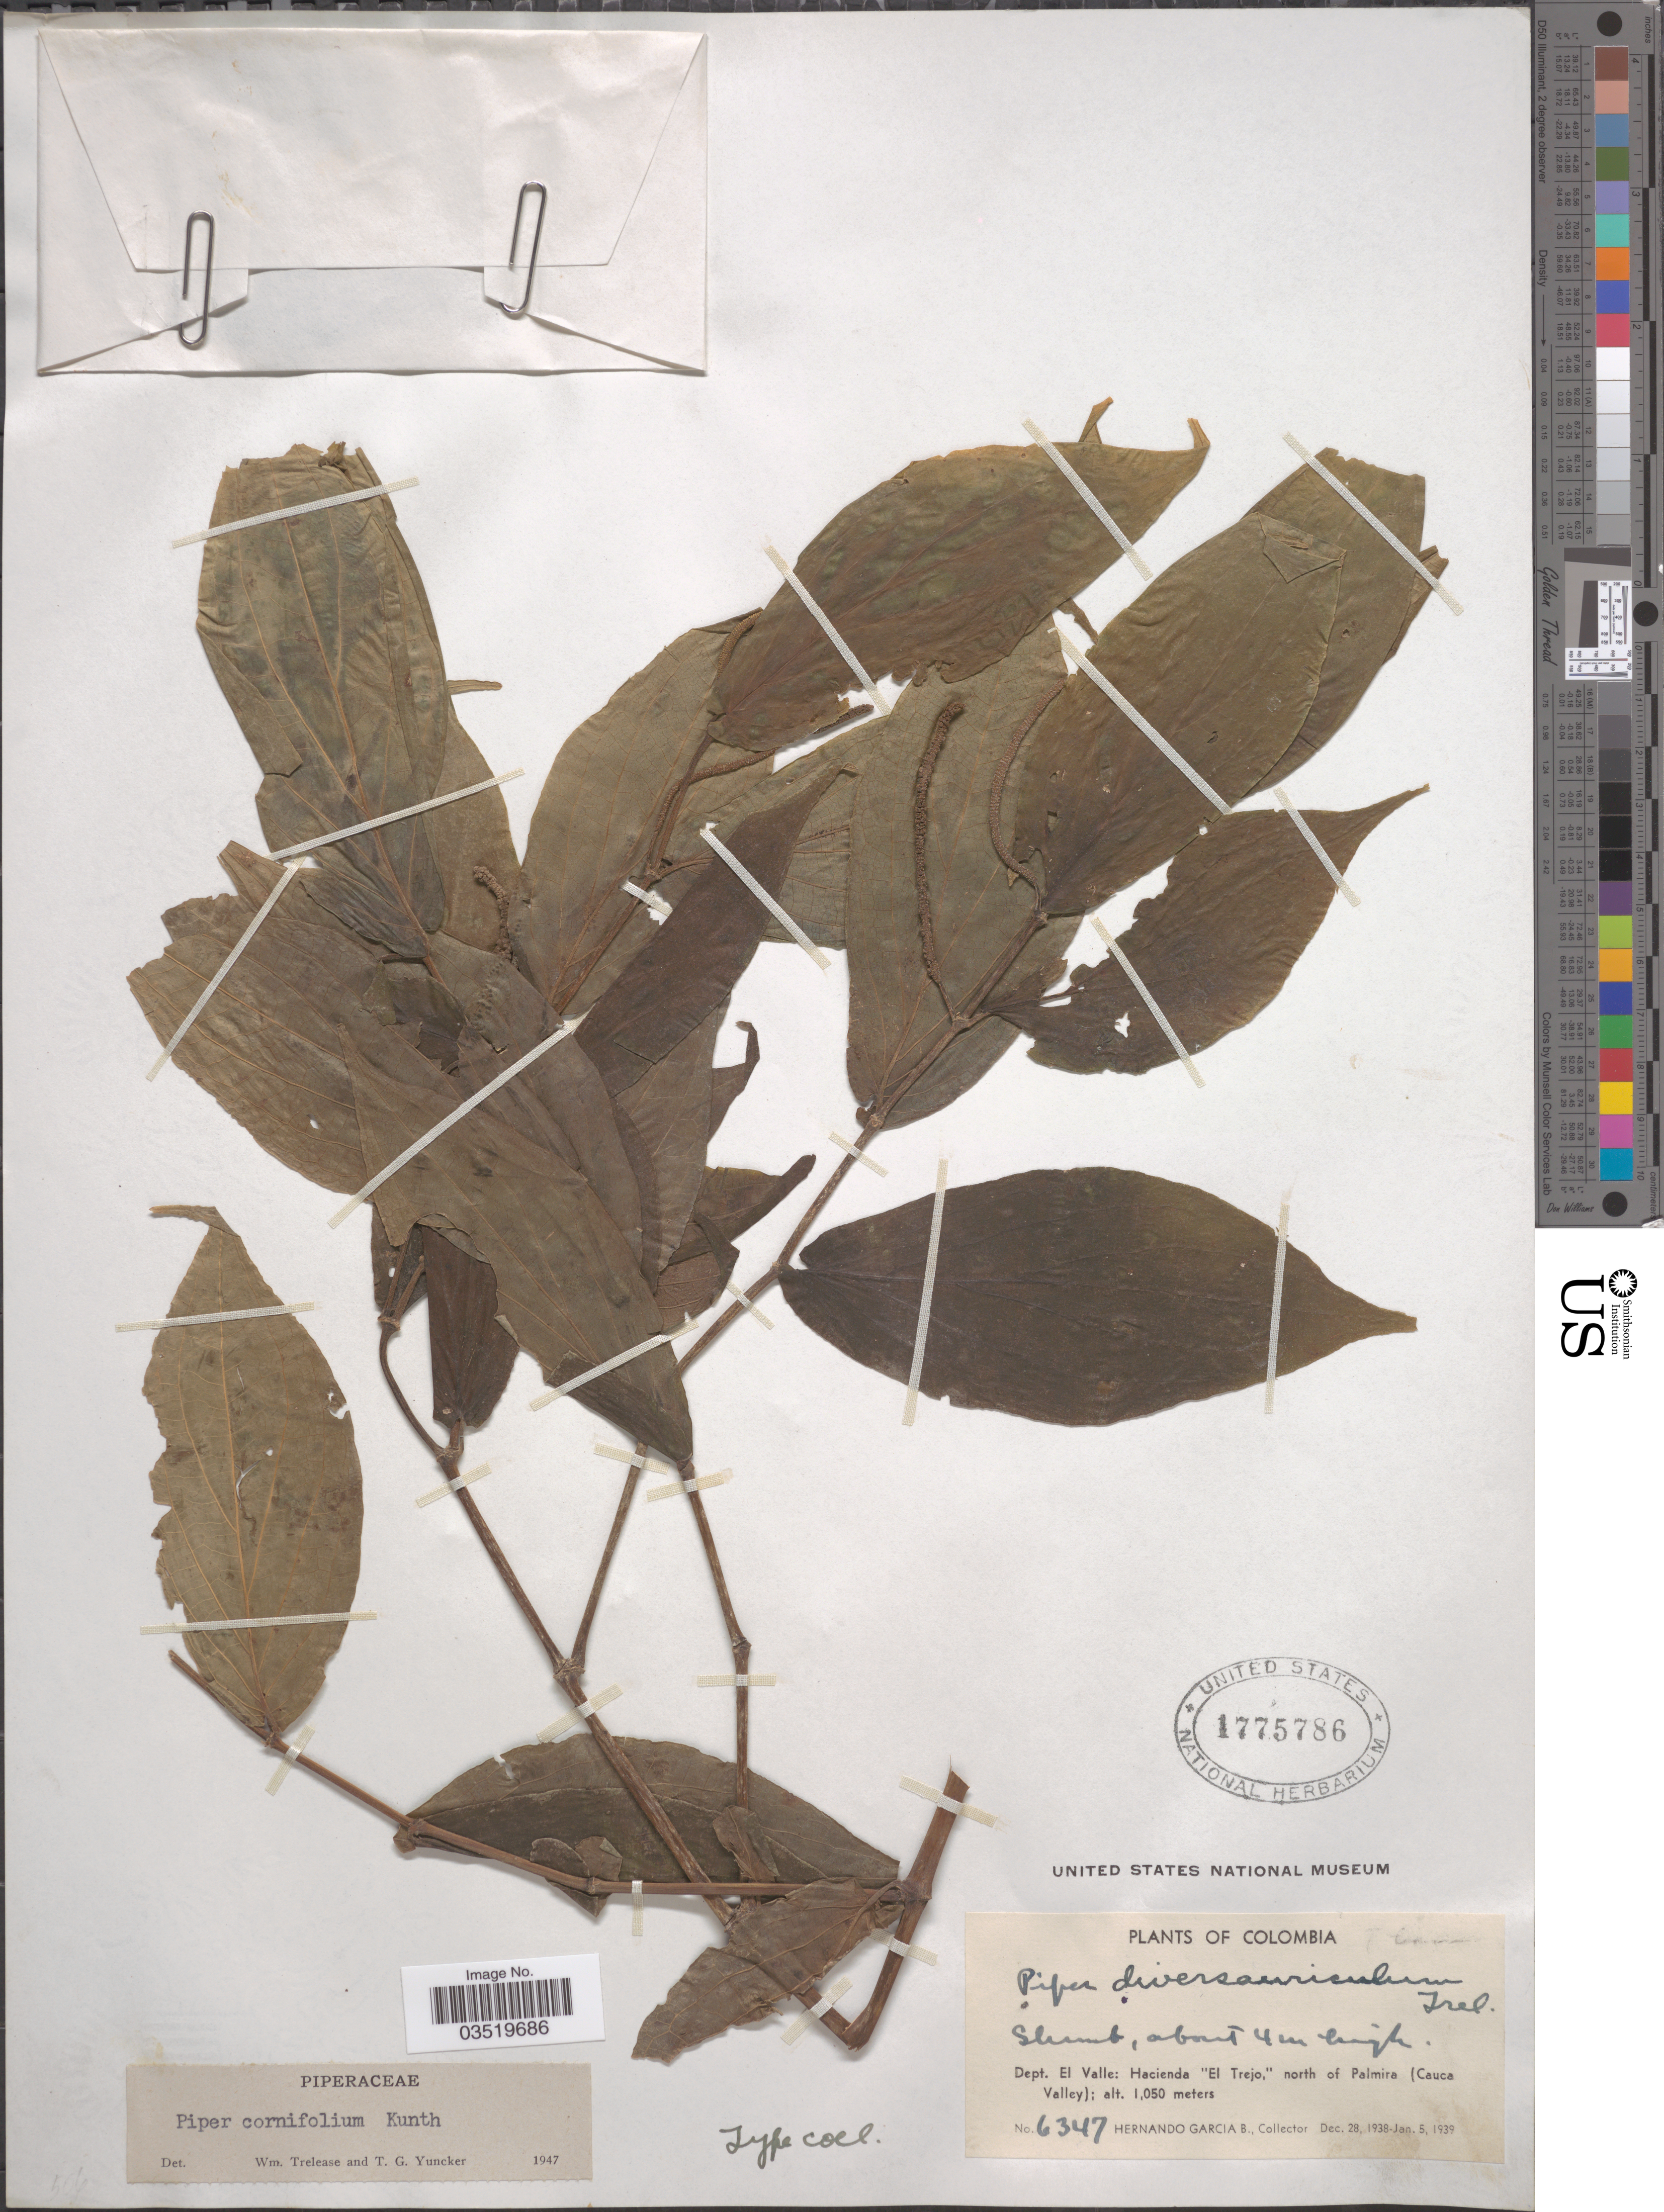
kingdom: Plantae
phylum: Tracheophyta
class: Magnoliopsida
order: Piperales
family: Piperaceae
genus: Piper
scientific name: Piper cornifolium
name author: Kunth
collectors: H. García Barriga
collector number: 6347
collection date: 1938-12-28/1939-01-05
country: Colombia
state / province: Valle del Cauca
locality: Dept. El Valle: Hacienda 'El Trejo,' north of Palmira (Cauca Valley).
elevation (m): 1050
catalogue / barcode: US 1775786